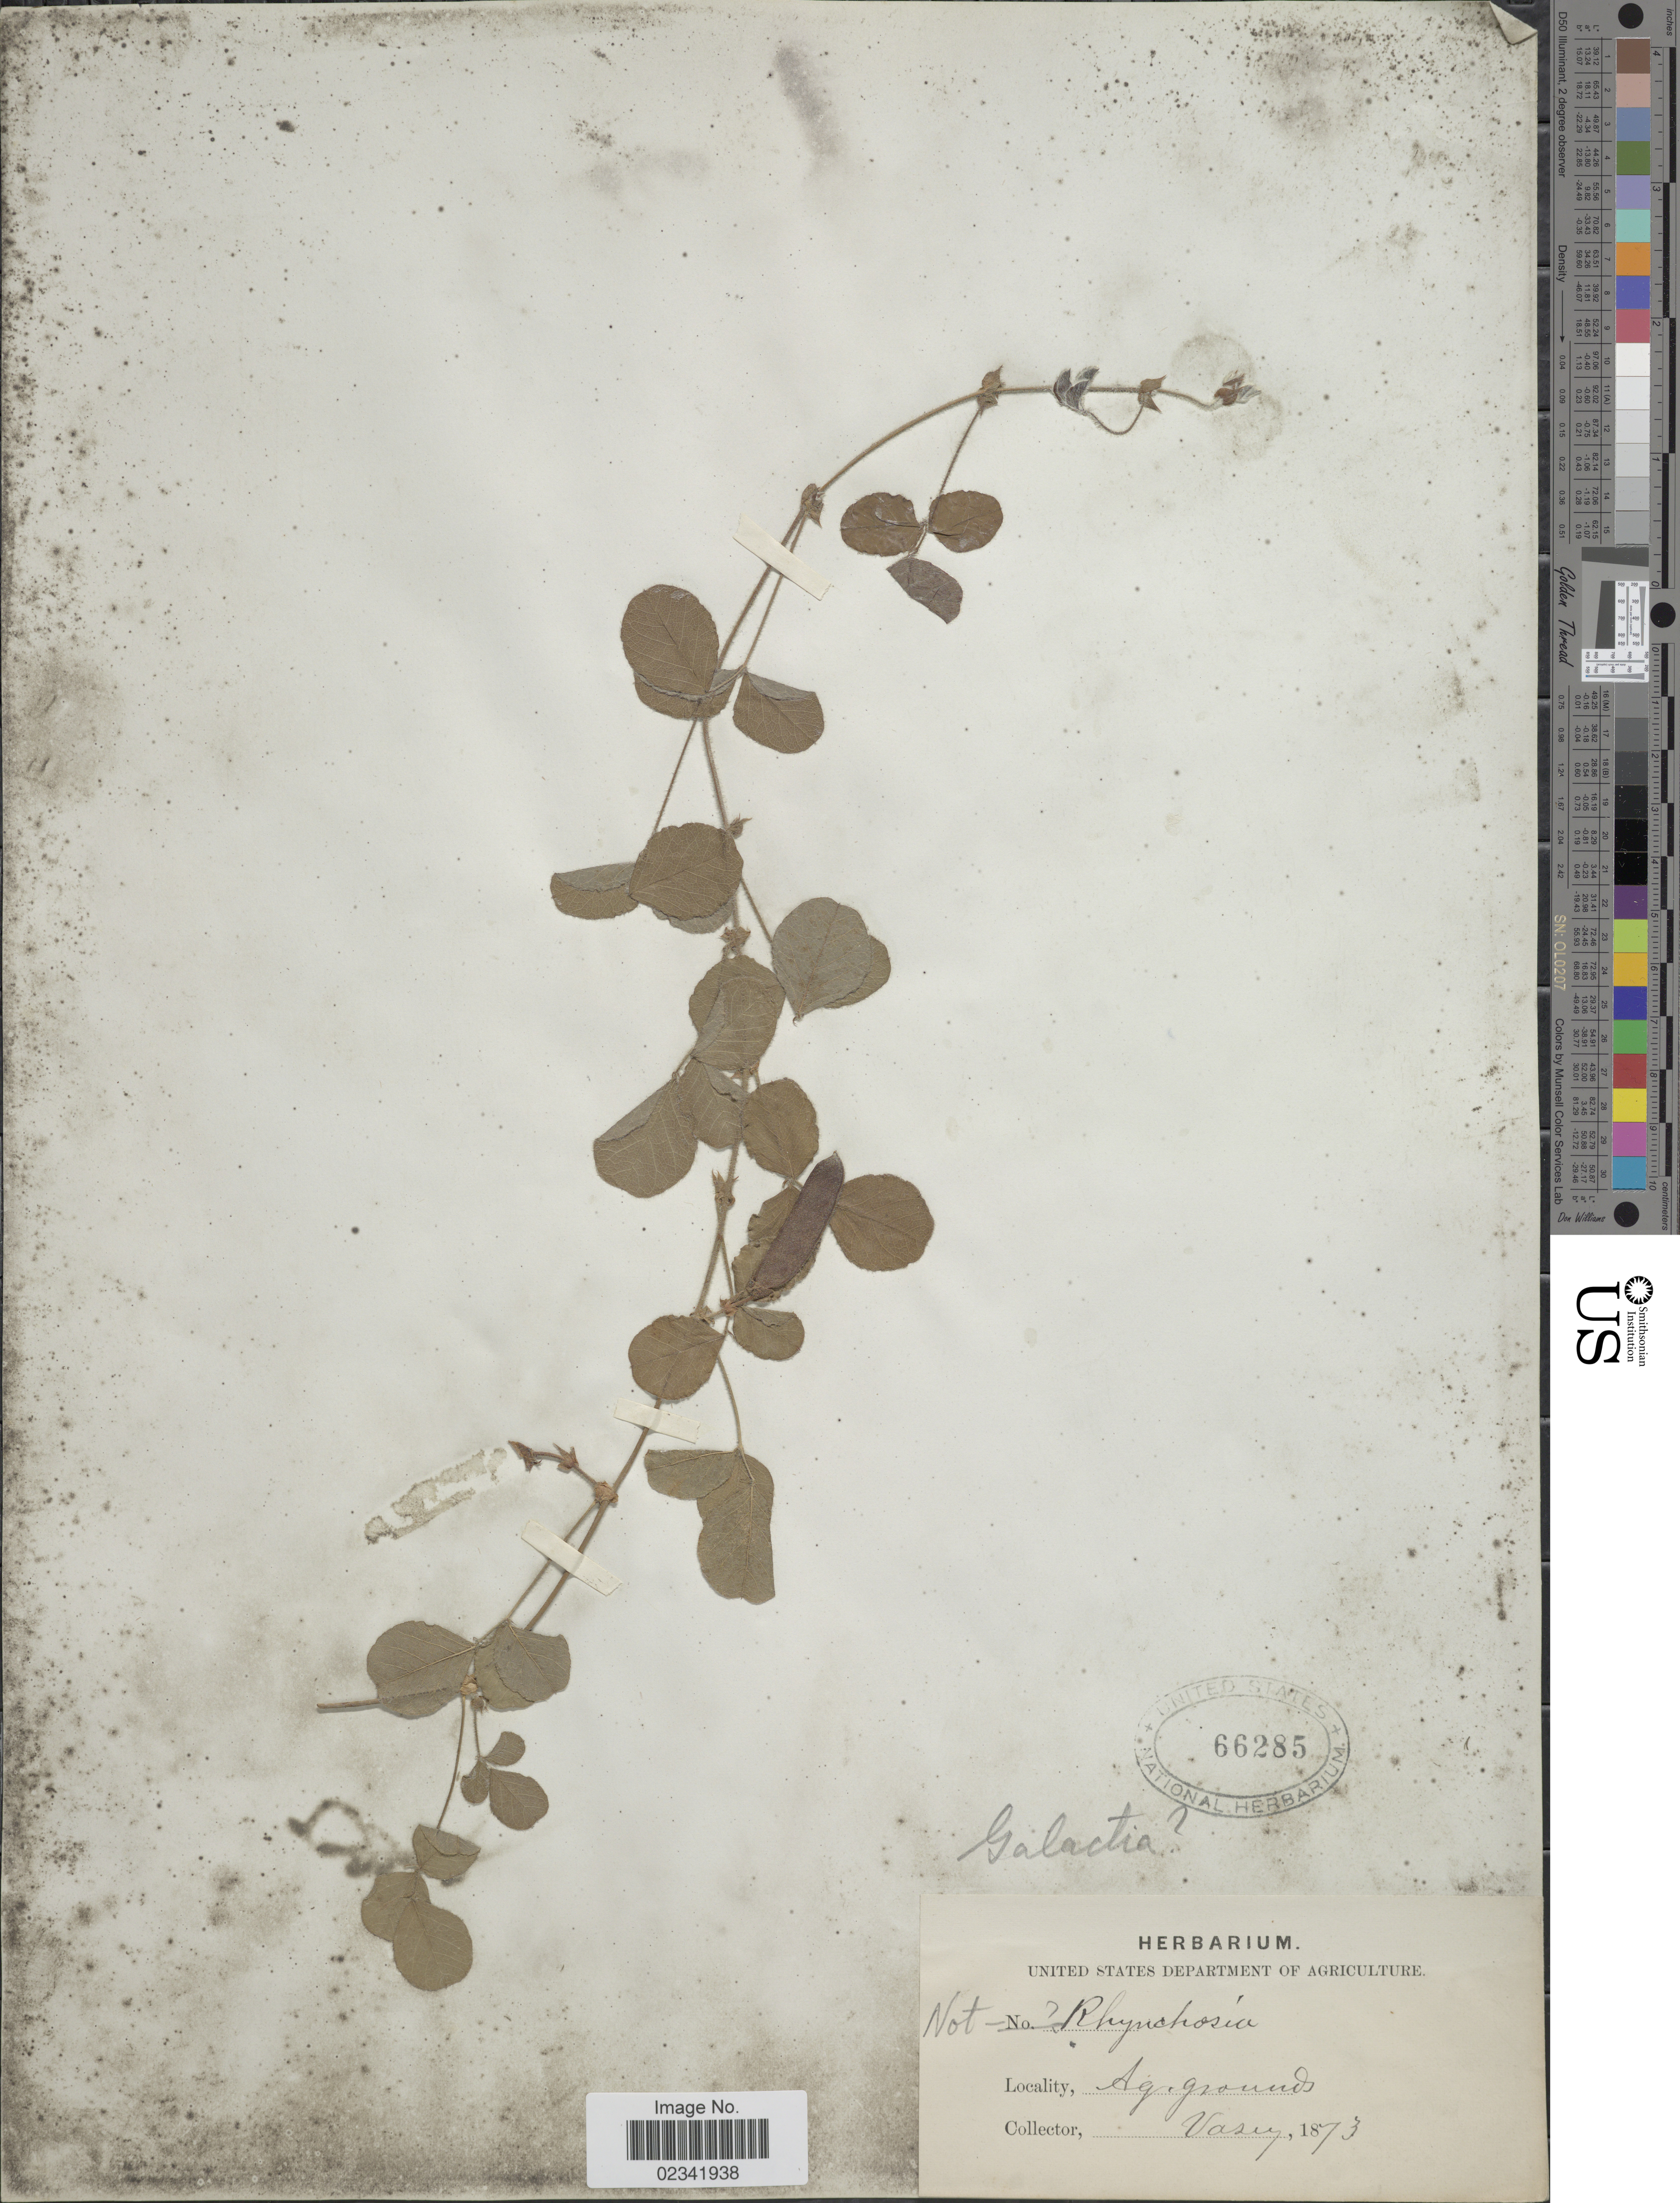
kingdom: Plantae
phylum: Tracheophyta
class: Magnoliopsida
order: Fabales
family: Fabaceae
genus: Galactia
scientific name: Galactia sp.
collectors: Vasey, --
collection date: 1873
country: United States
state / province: District of Columbia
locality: Ag. Grounds [U.S. Department of Agriculture]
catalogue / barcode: US 66285